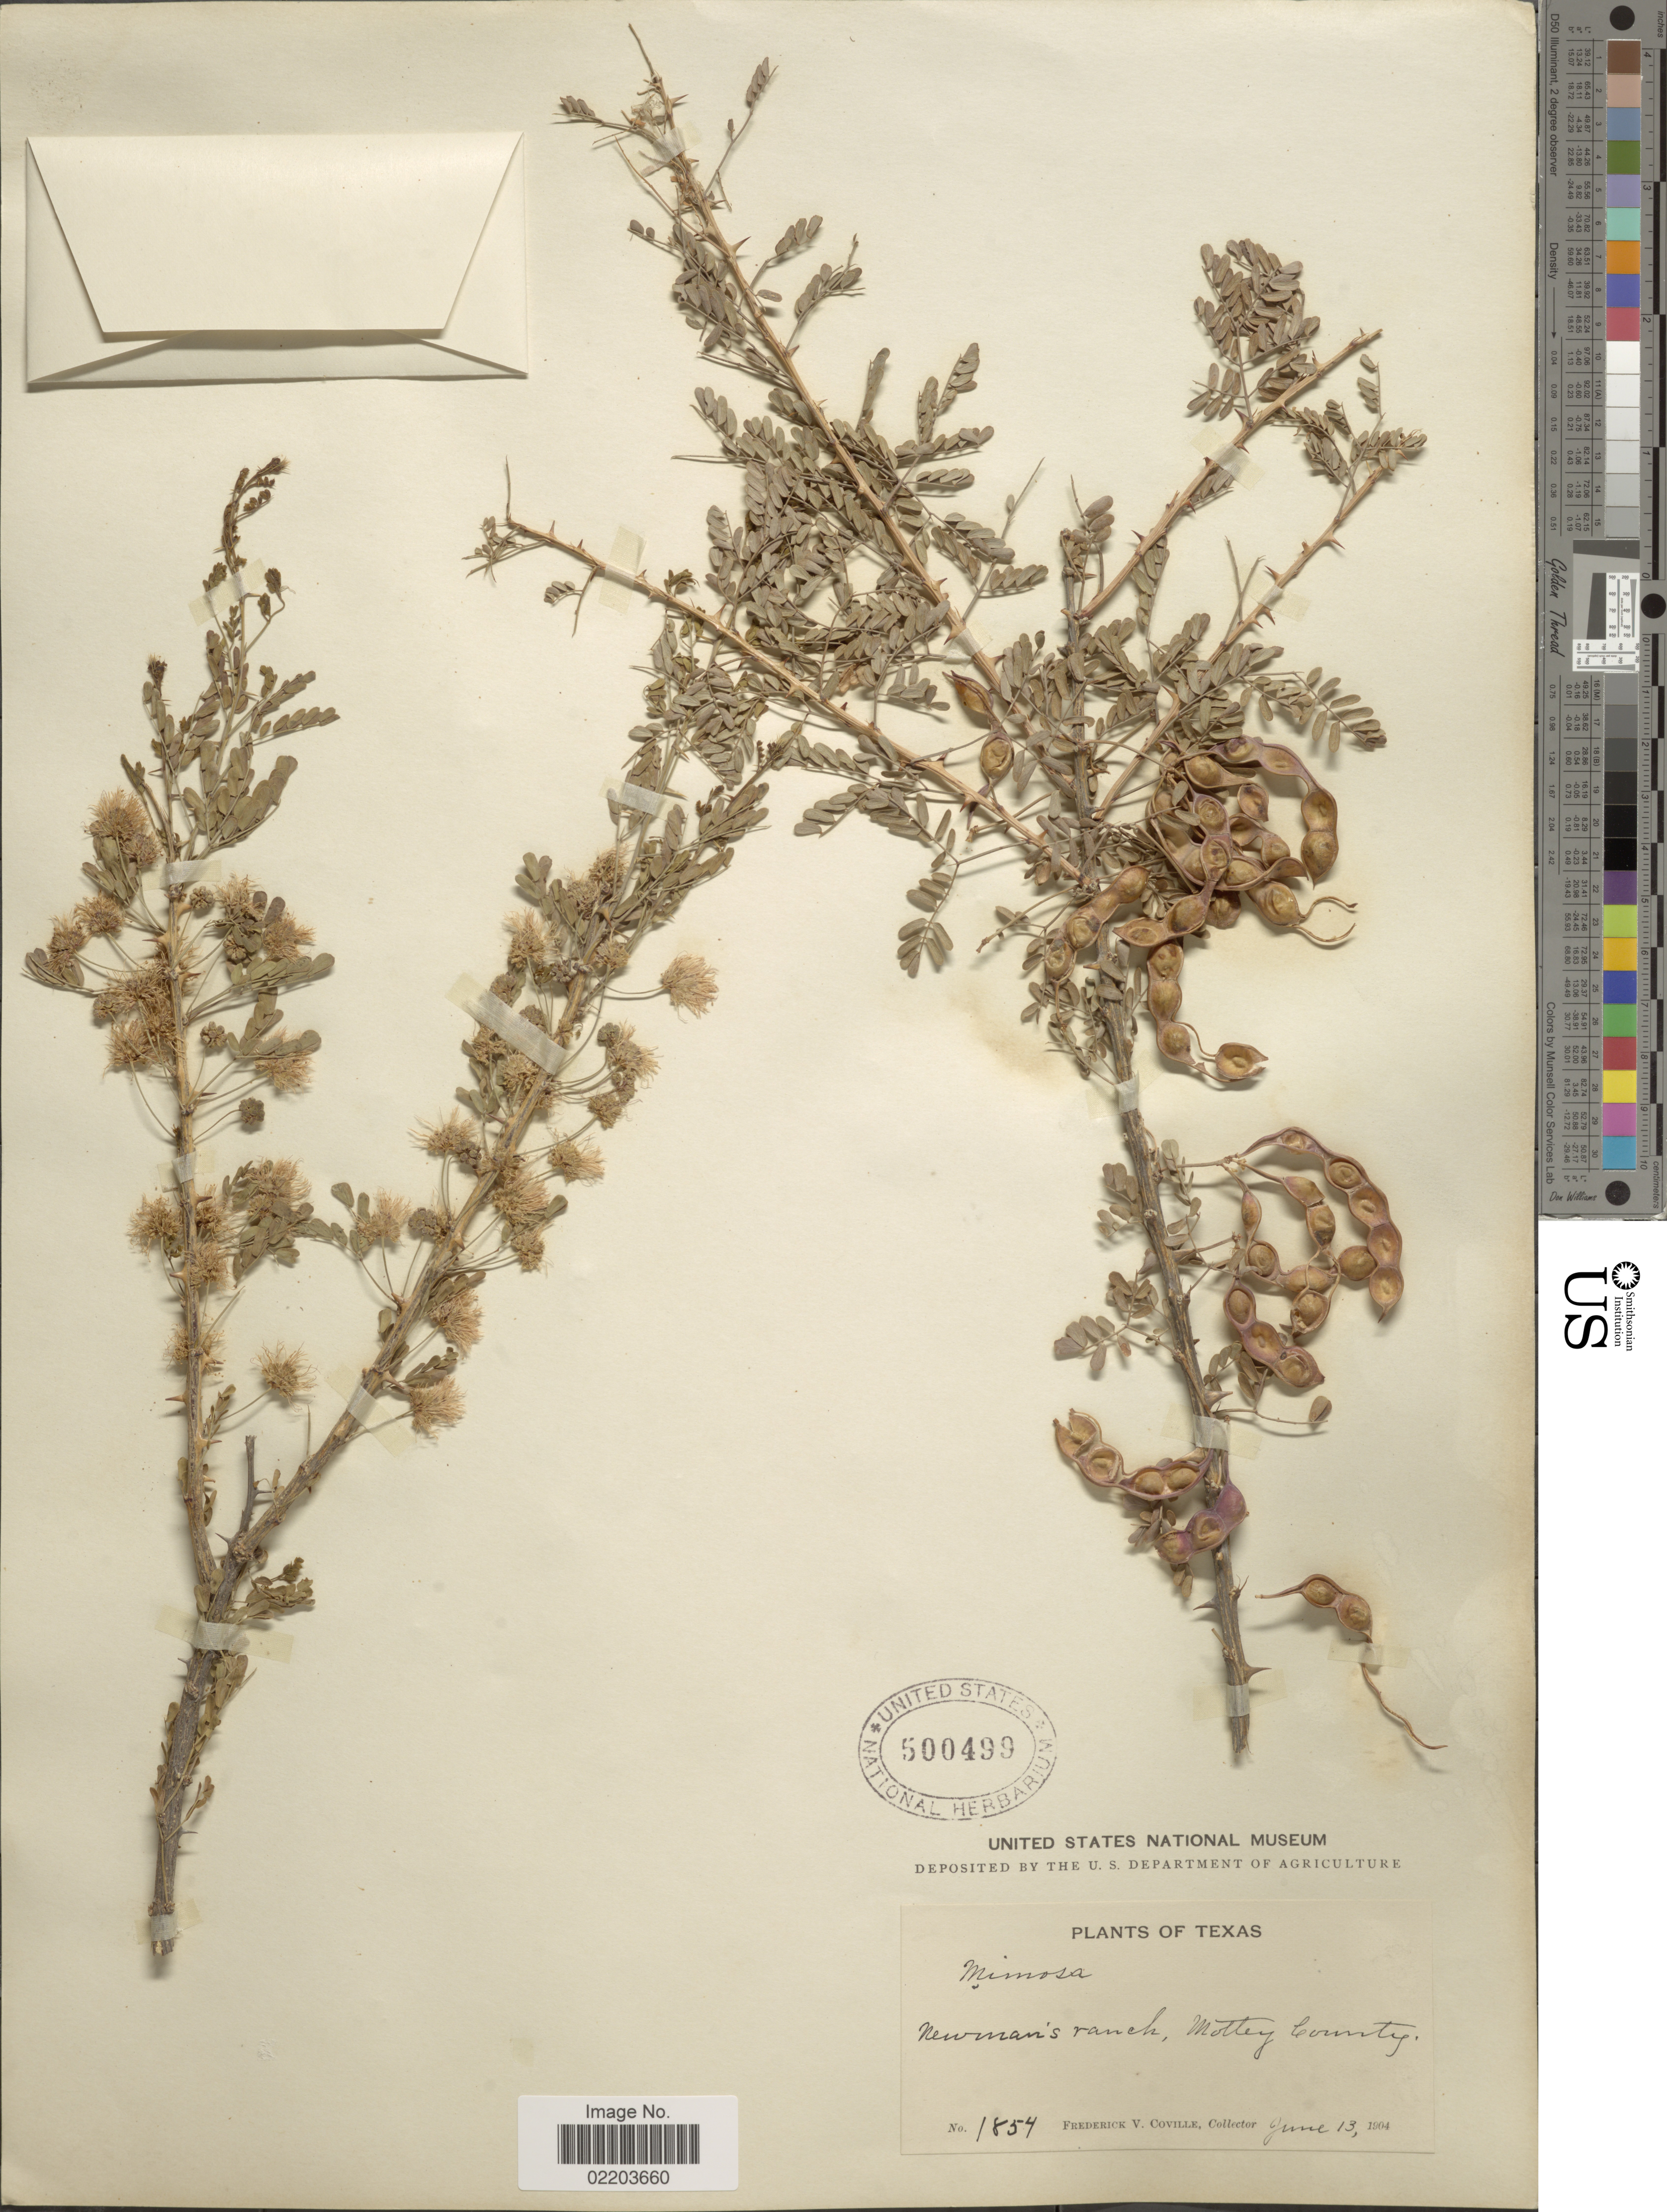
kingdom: Plantae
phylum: Tracheophyta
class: Magnoliopsida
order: Fabales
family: Fabaceae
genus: Mimosa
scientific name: Mimosa borealis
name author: A. Gray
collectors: F. V. Coville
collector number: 1854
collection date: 1904-06-13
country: United States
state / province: Texas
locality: Newman's ranch, Motley County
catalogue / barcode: US 500499